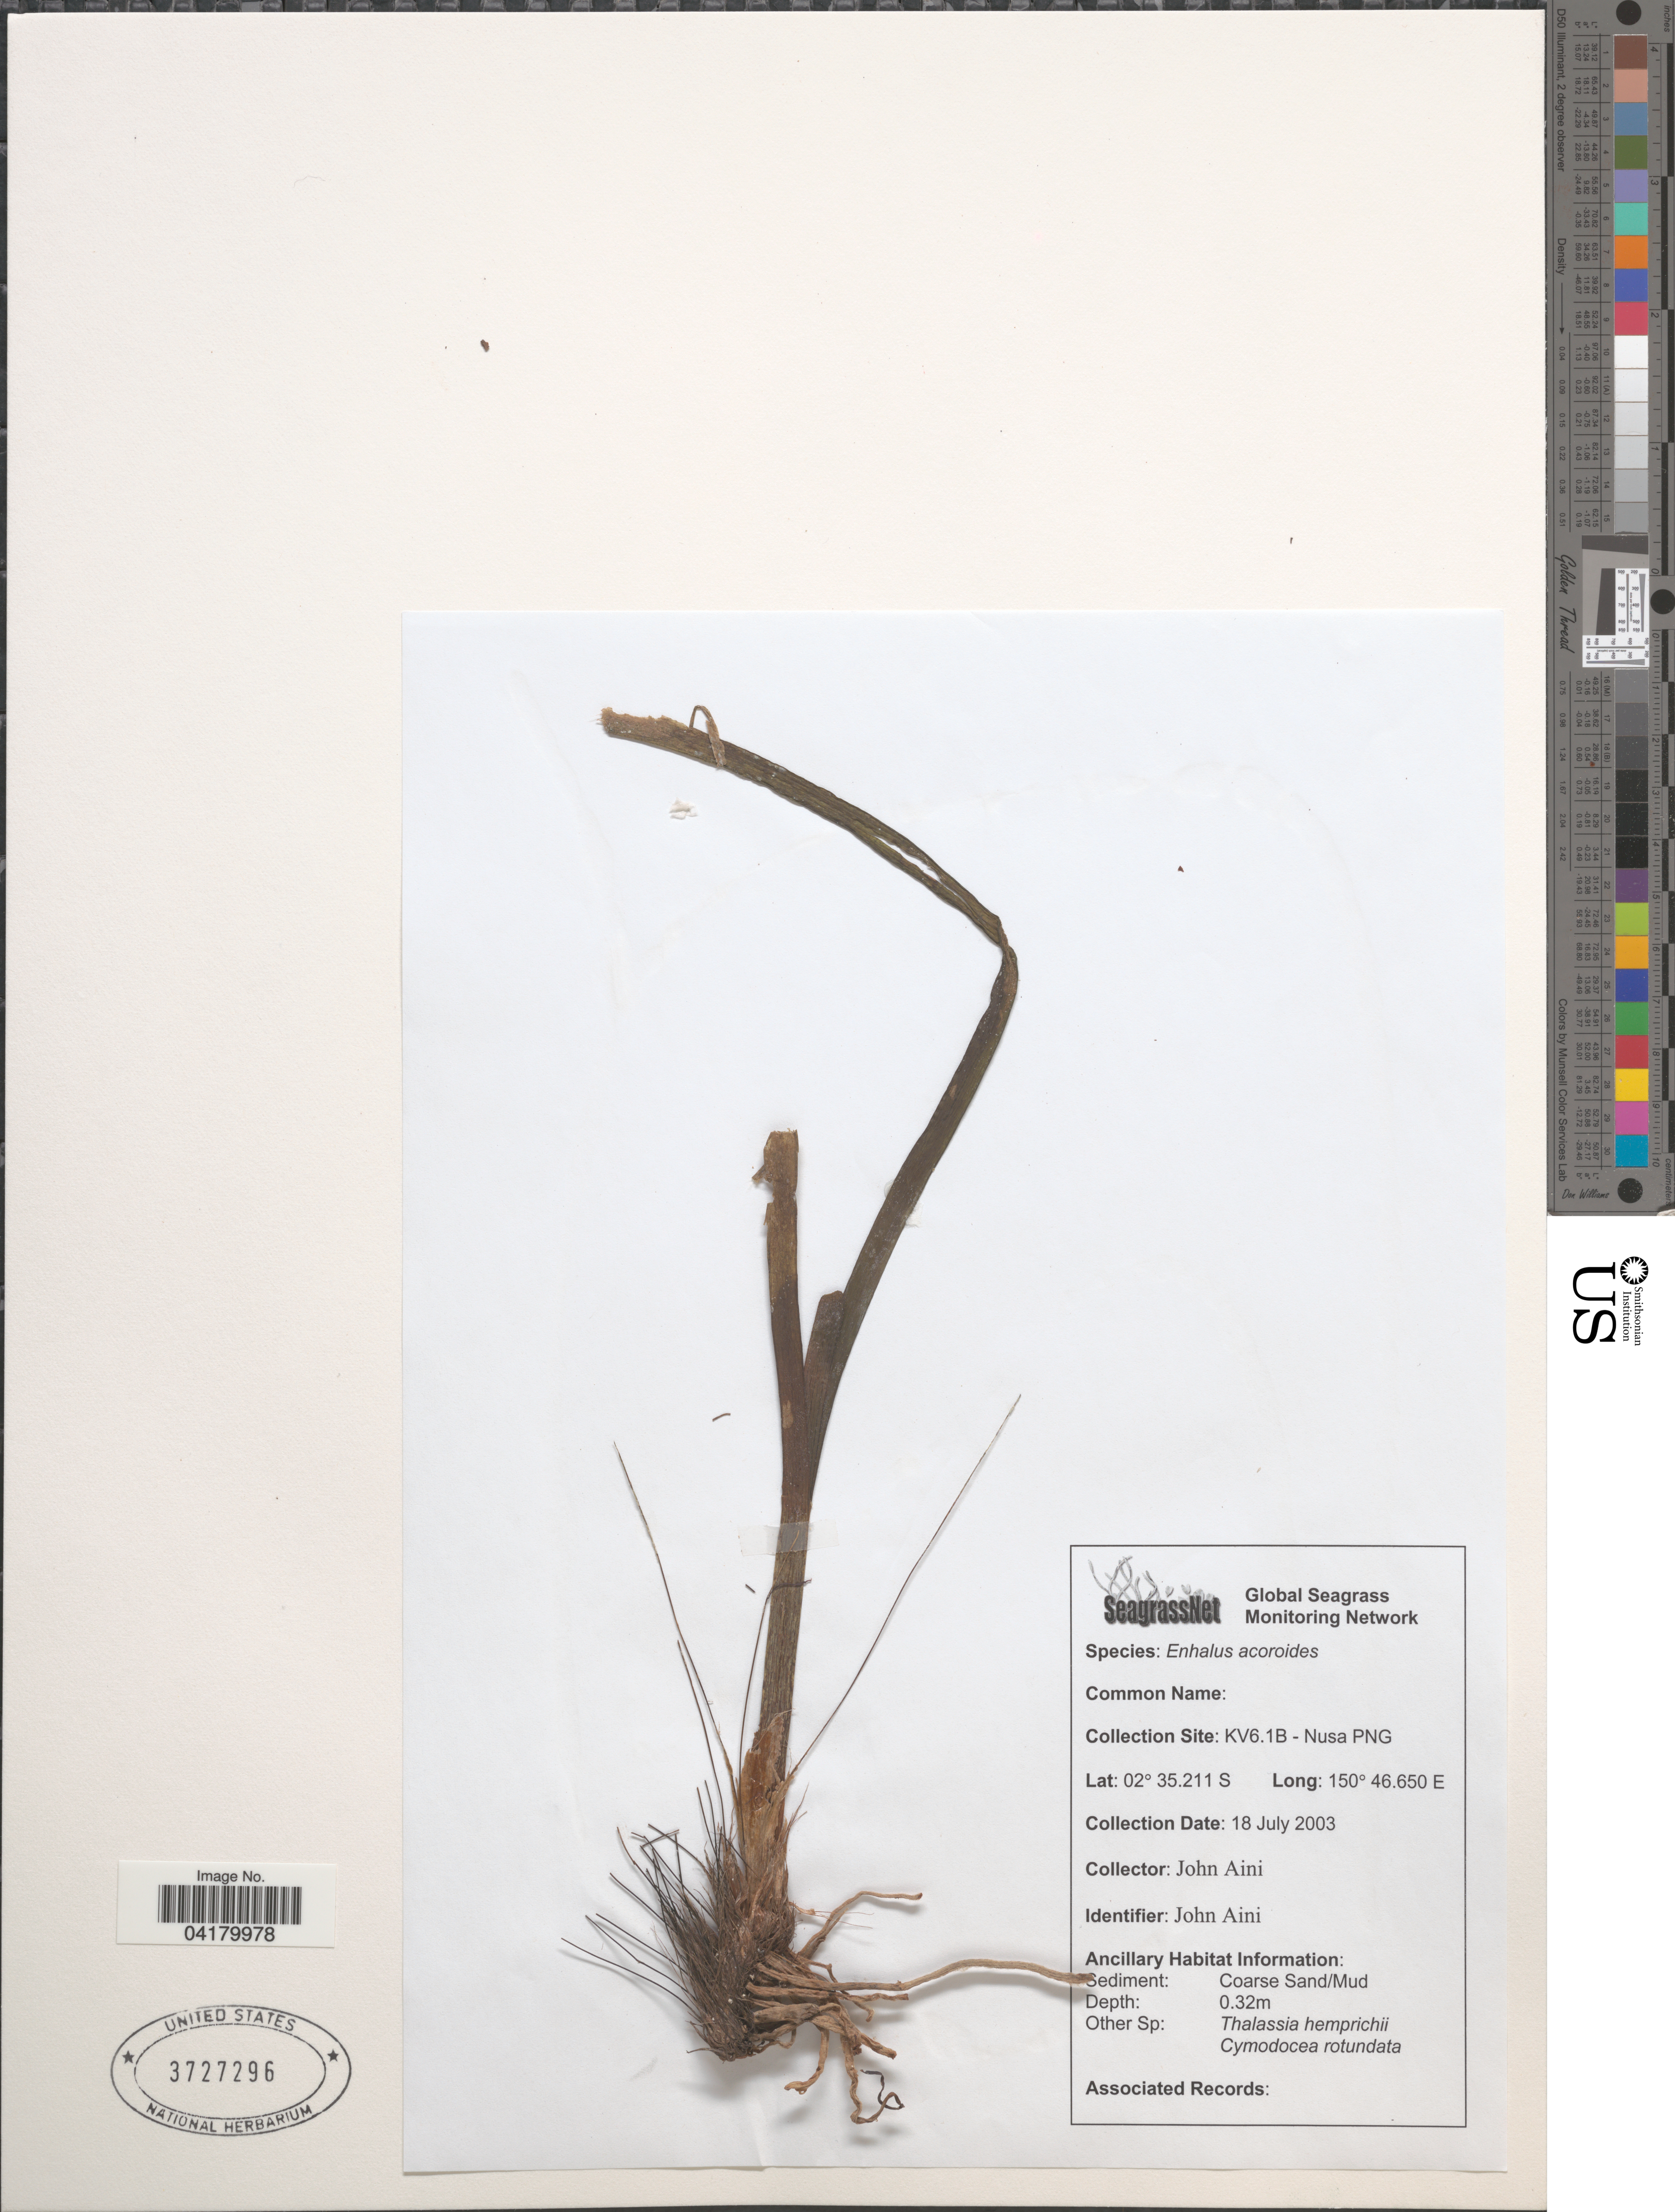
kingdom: Plantae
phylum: Tracheophyta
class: Liliopsida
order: Alismatales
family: Hydrocharitaceae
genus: Enhalus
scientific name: Enhalus acoroides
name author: (L. f.) Royle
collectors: J. Aini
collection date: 2003-07-18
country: Papua New Guinea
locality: Collection Site: KV6.1B - Nusa PNG.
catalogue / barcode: US 3727296